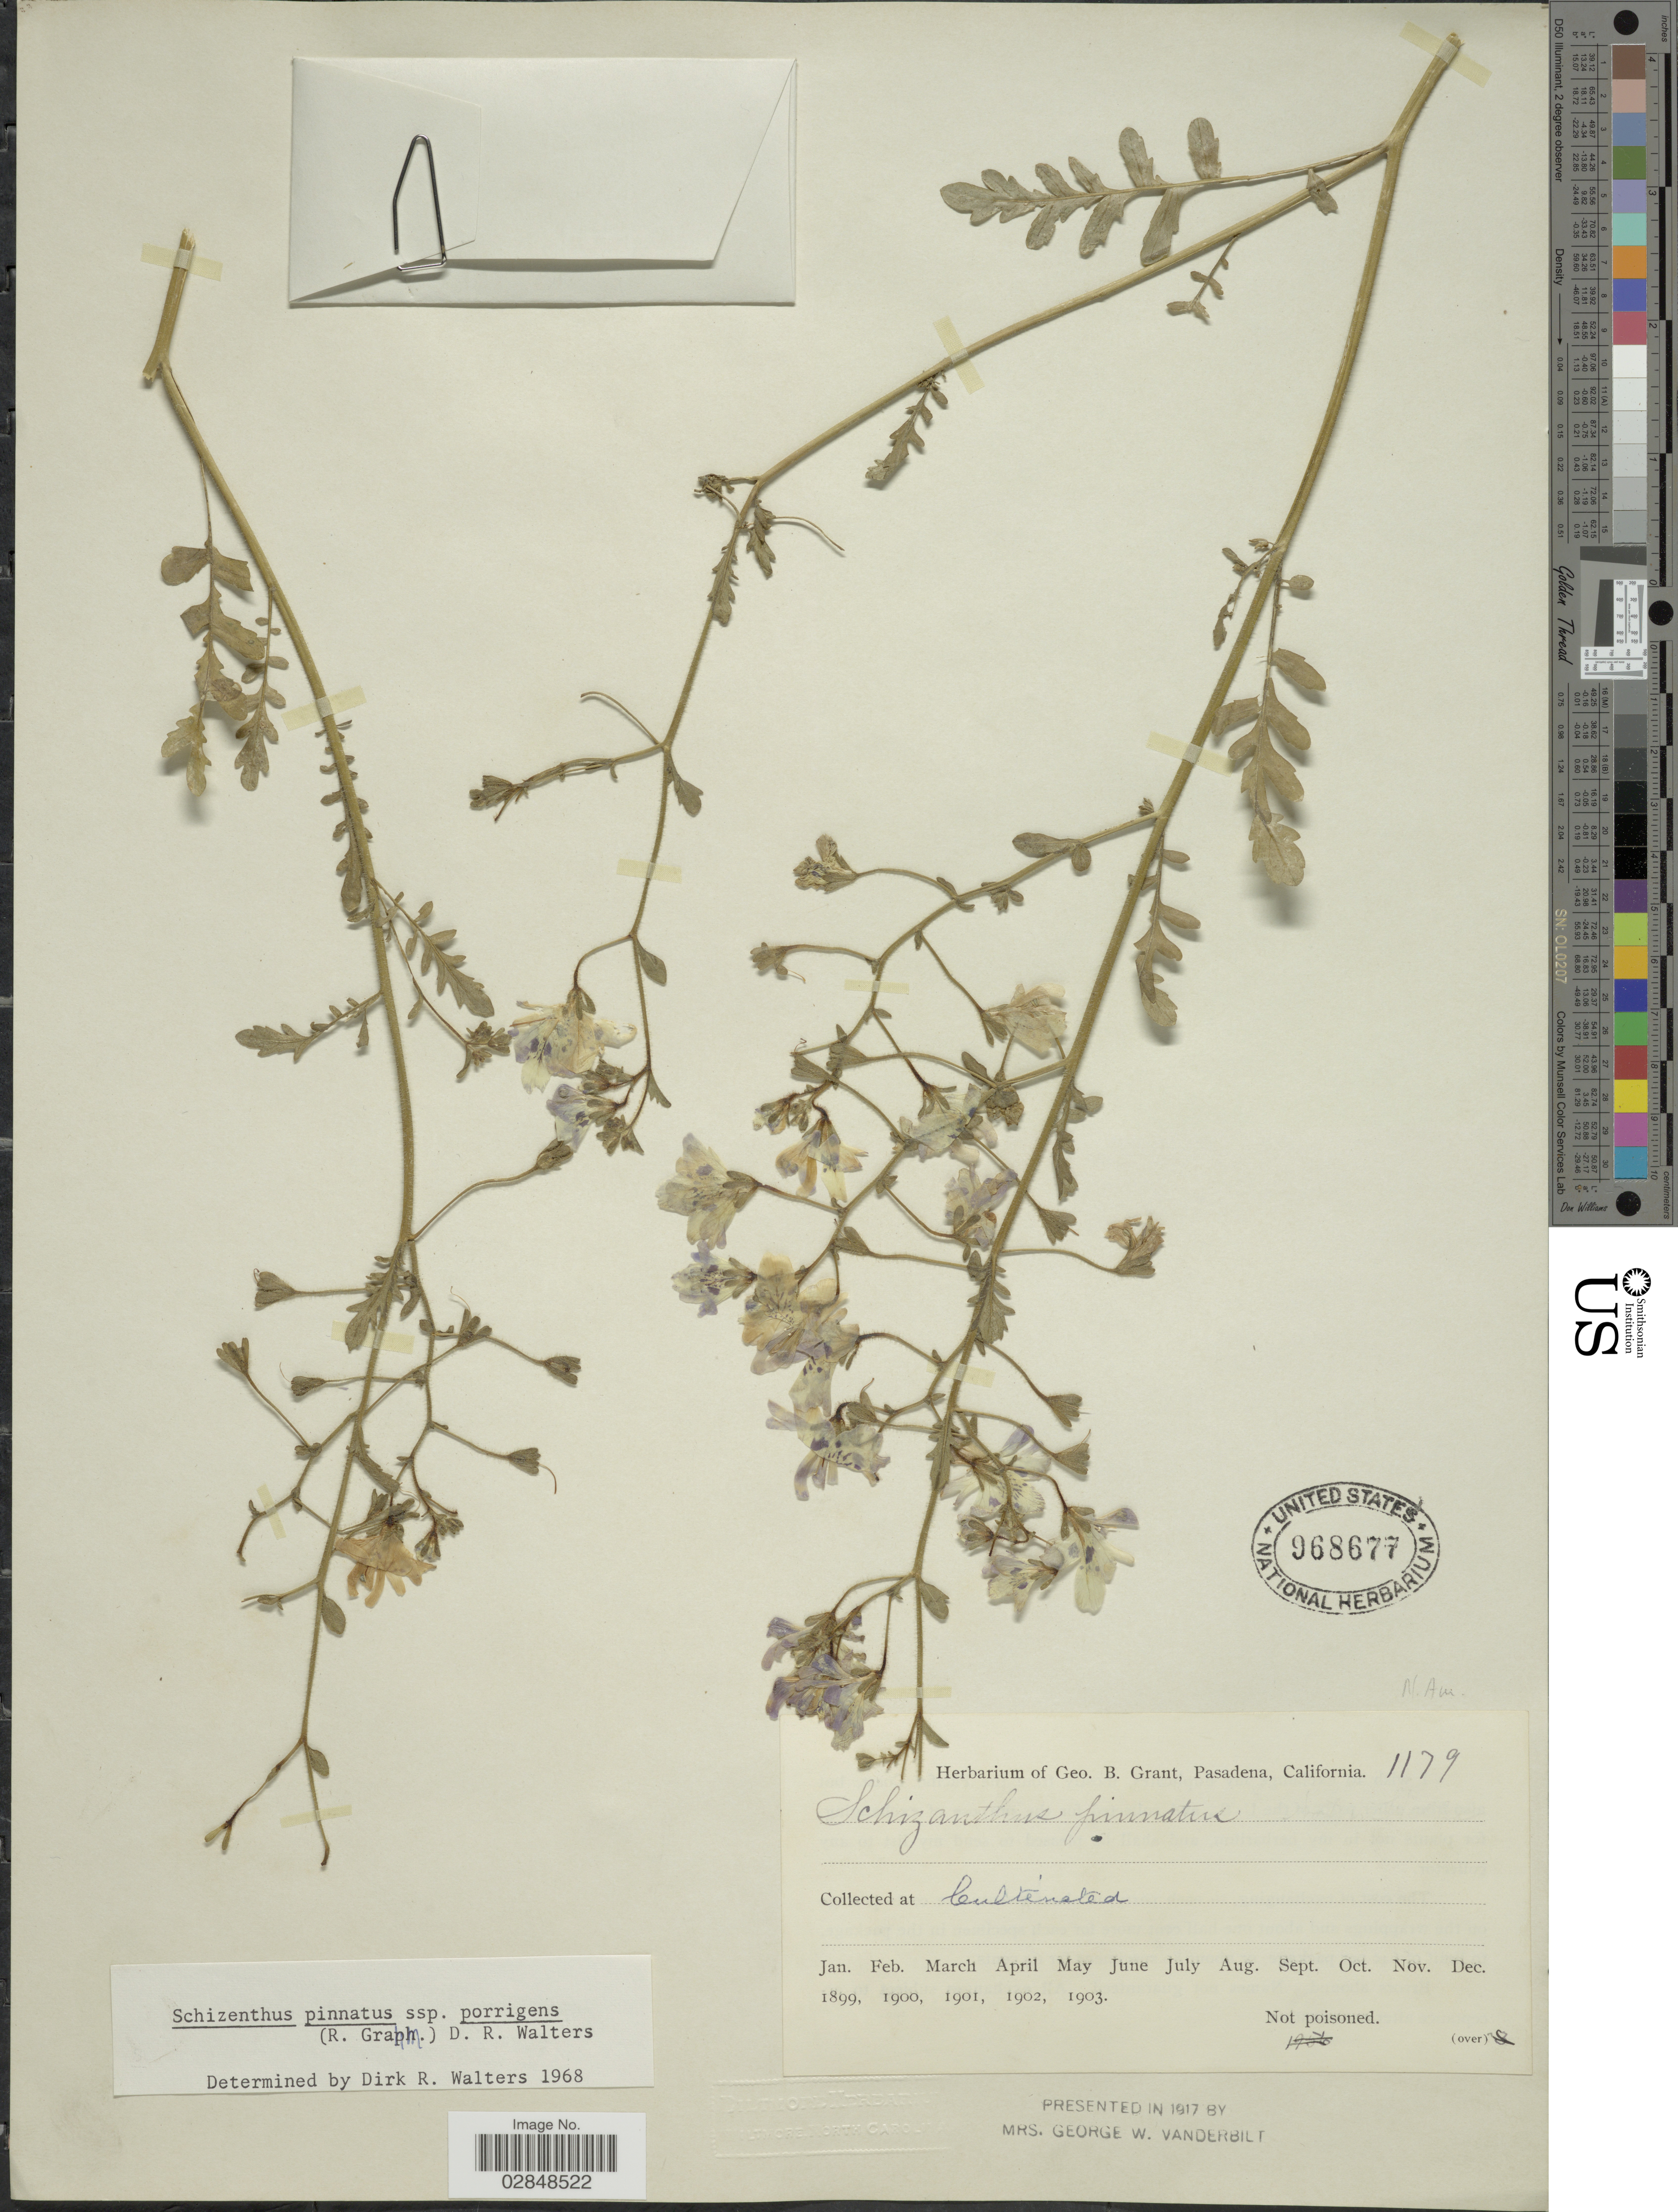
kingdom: Plantae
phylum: Tracheophyta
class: Magnoliopsida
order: Solanales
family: Solanaceae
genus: Schizanthus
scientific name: Schizanthus porrigens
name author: Graham ex Hook.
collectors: ex herb. Geo. B. Grant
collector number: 1179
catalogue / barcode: US 968677